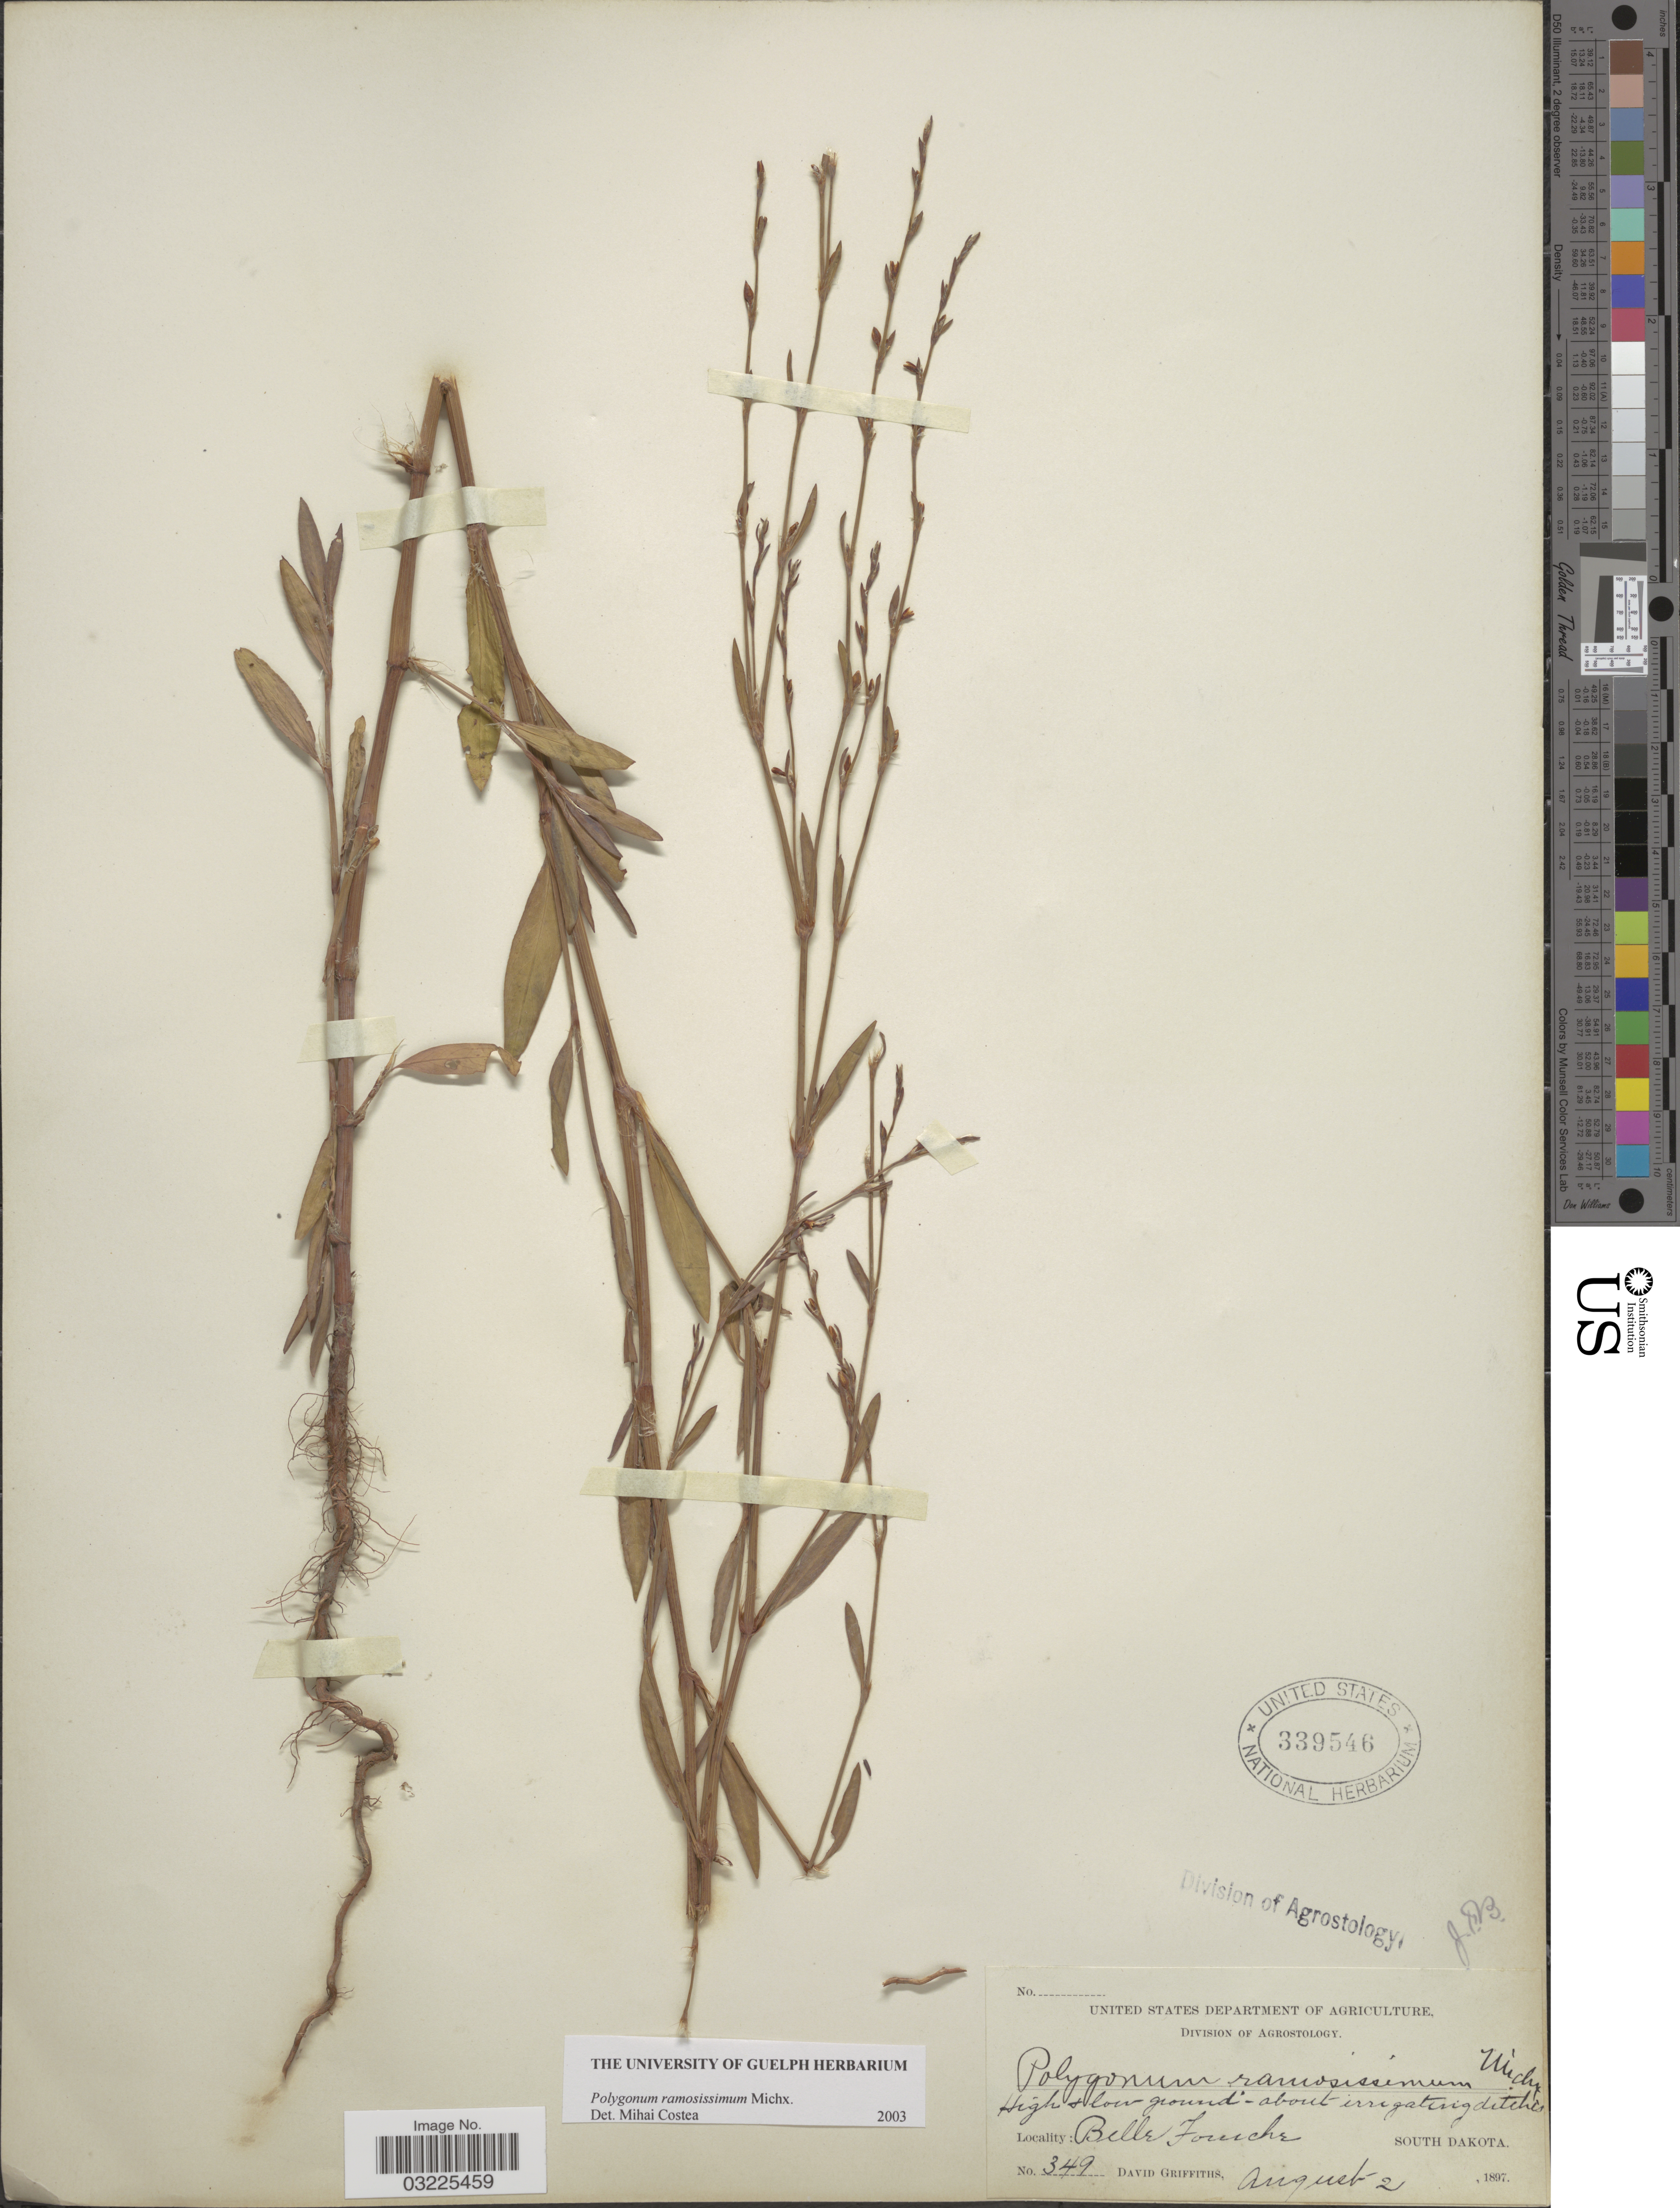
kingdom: Plantae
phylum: Tracheophyta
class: Magnoliopsida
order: Caryophyllales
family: Polygonaceae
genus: Polygonum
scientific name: Polygonum ramosissimum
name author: Michx.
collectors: D. Griffiths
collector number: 349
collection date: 1897-08-02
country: United States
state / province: South Dakota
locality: Belle Fourche.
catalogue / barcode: US 339546